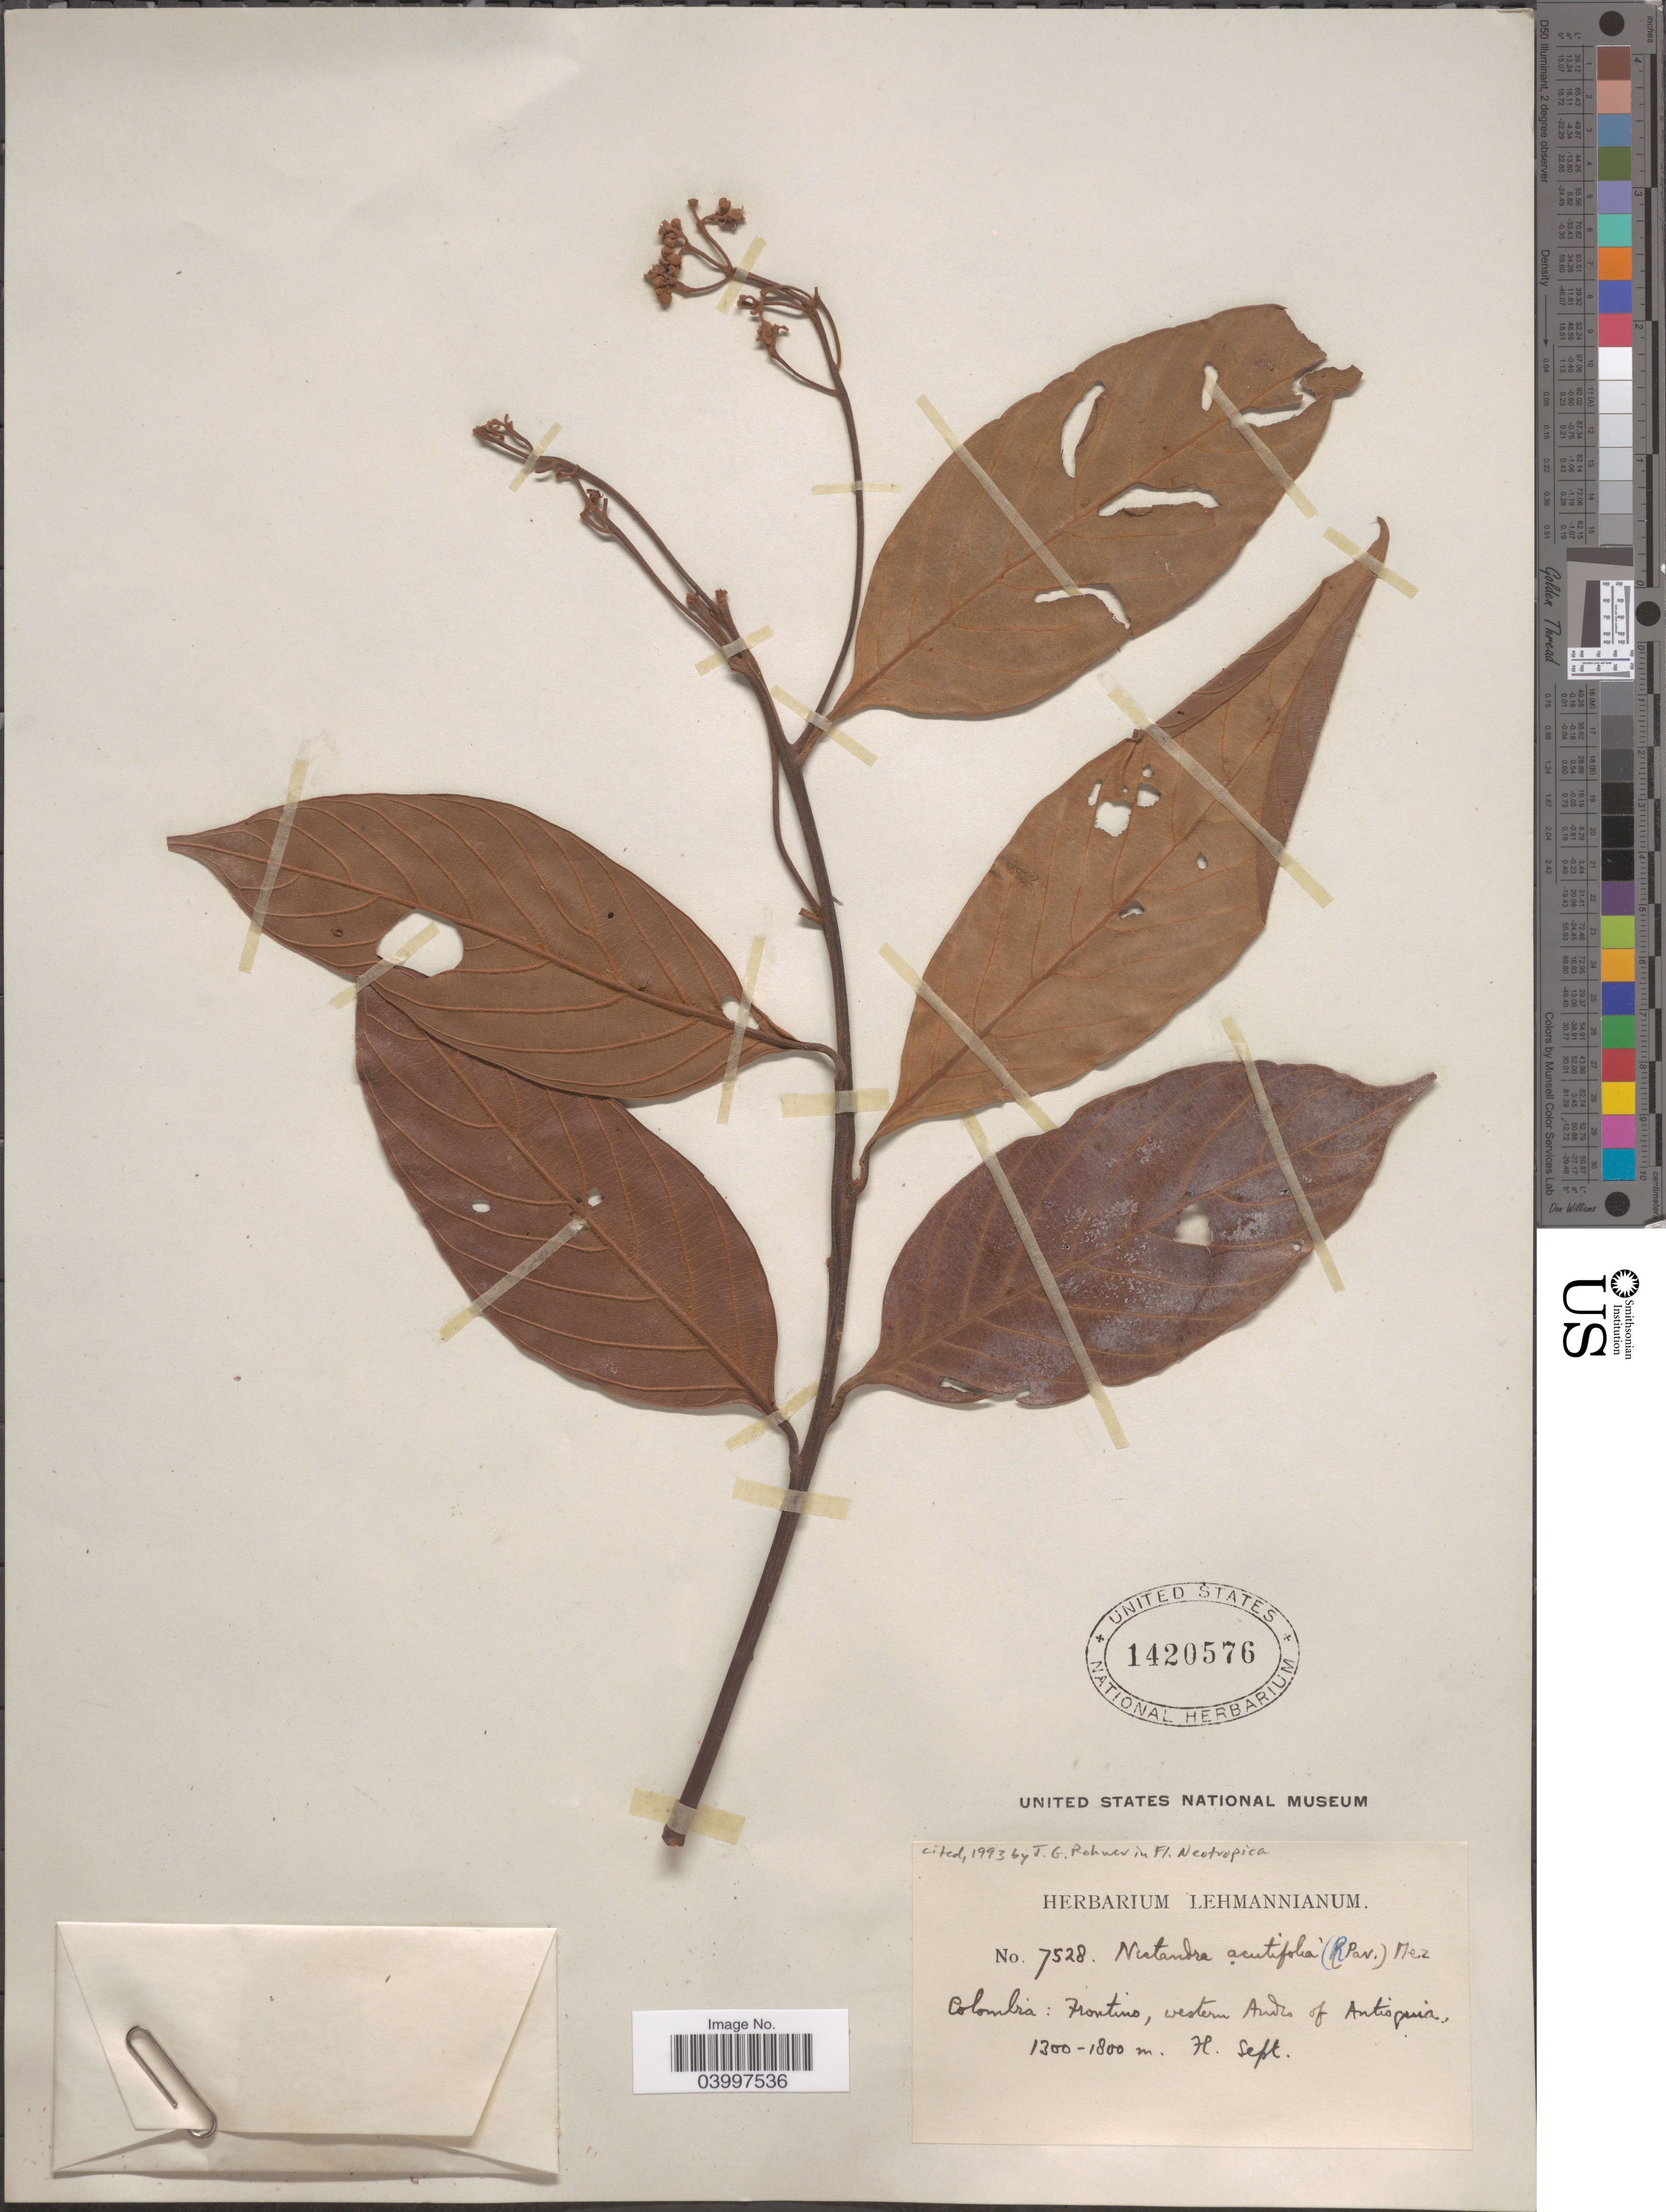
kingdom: Plantae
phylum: Tracheophyta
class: Magnoliopsida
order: Laurales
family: Lauraceae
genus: Nectandra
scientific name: Nectandra acutifolia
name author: (Ruiz & Pav.) Mez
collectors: ex herb. Lehmannianum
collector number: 7528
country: Colombia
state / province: Antioquia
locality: Frontino, western Andes of Antioquia.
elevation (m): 1300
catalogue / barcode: US 1420576